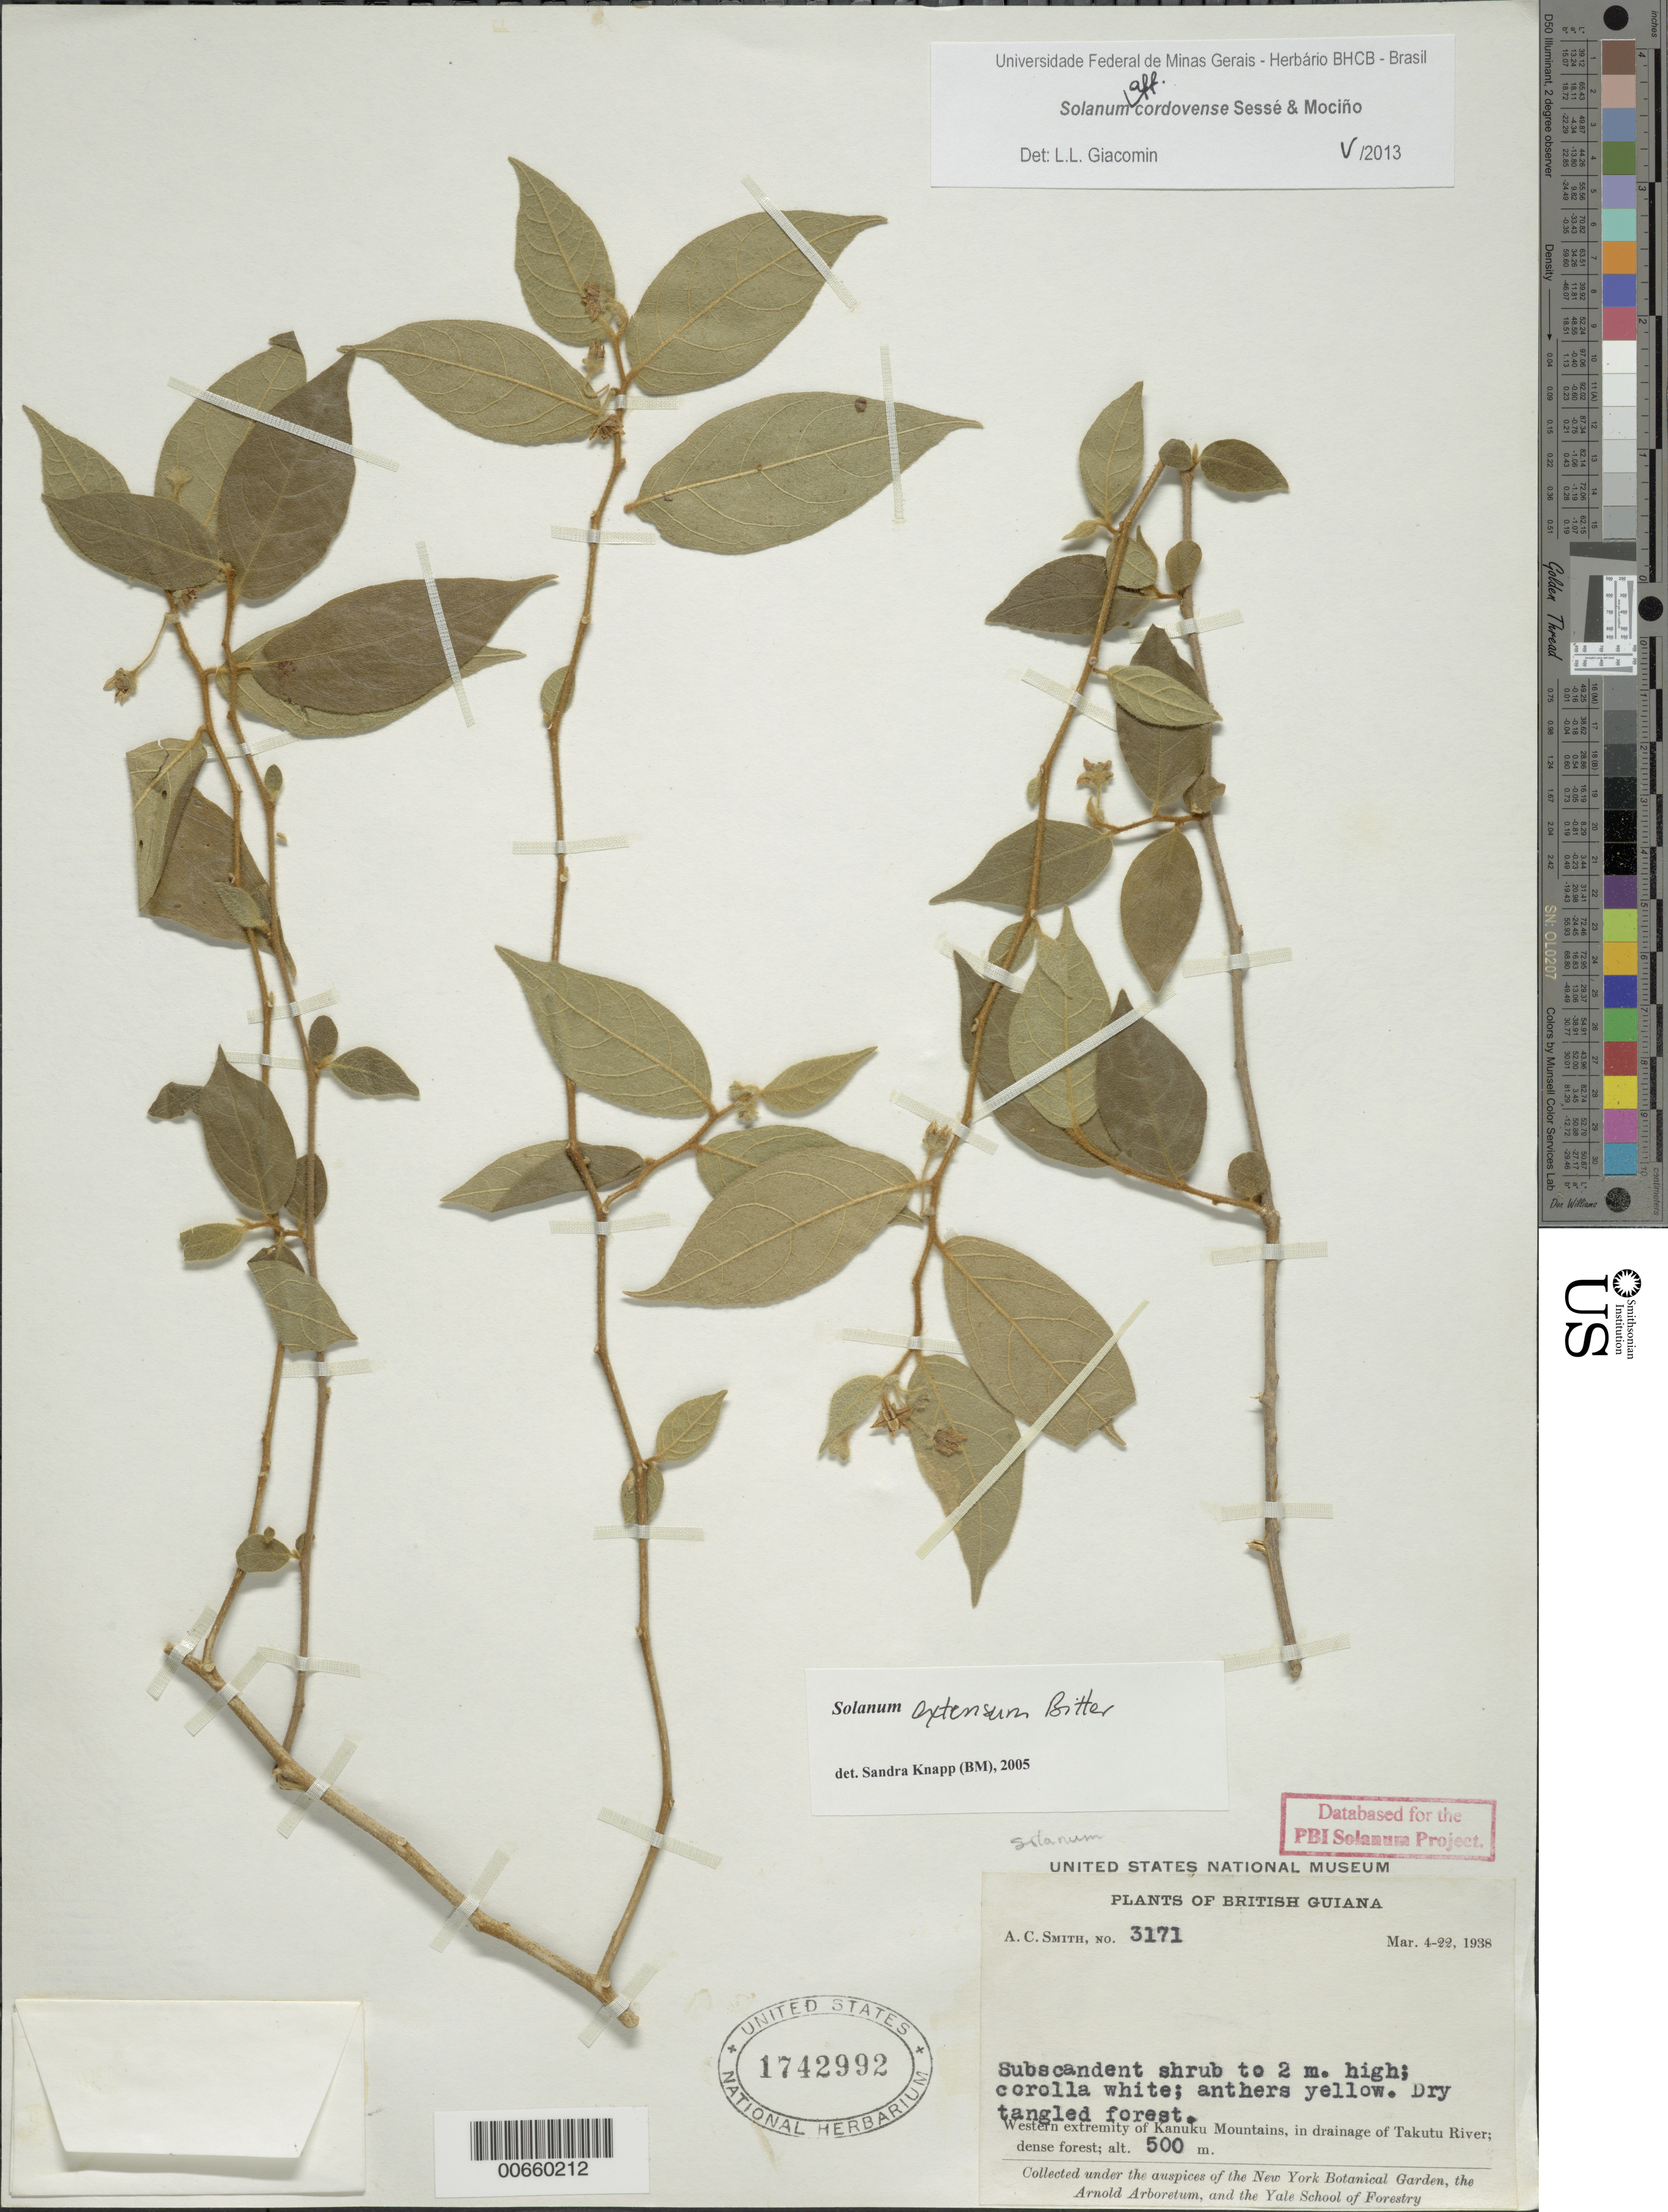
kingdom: Plantae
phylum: Tracheophyta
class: Magnoliopsida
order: Solanales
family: Solanaceae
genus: Solanum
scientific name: Solanum cordovense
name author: Sessé & Moc.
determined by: Knapp, S. D.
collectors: A. C. Smith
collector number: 3171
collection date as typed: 3 Mar 1938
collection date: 1938-03-03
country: Guyana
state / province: U. Takutu-U. Essequibo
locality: Kanuku Mts., drainage of Takutu R., Western extremity of Kanuku Mountains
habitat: Dry tangled forest.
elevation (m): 500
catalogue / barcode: US 1742992